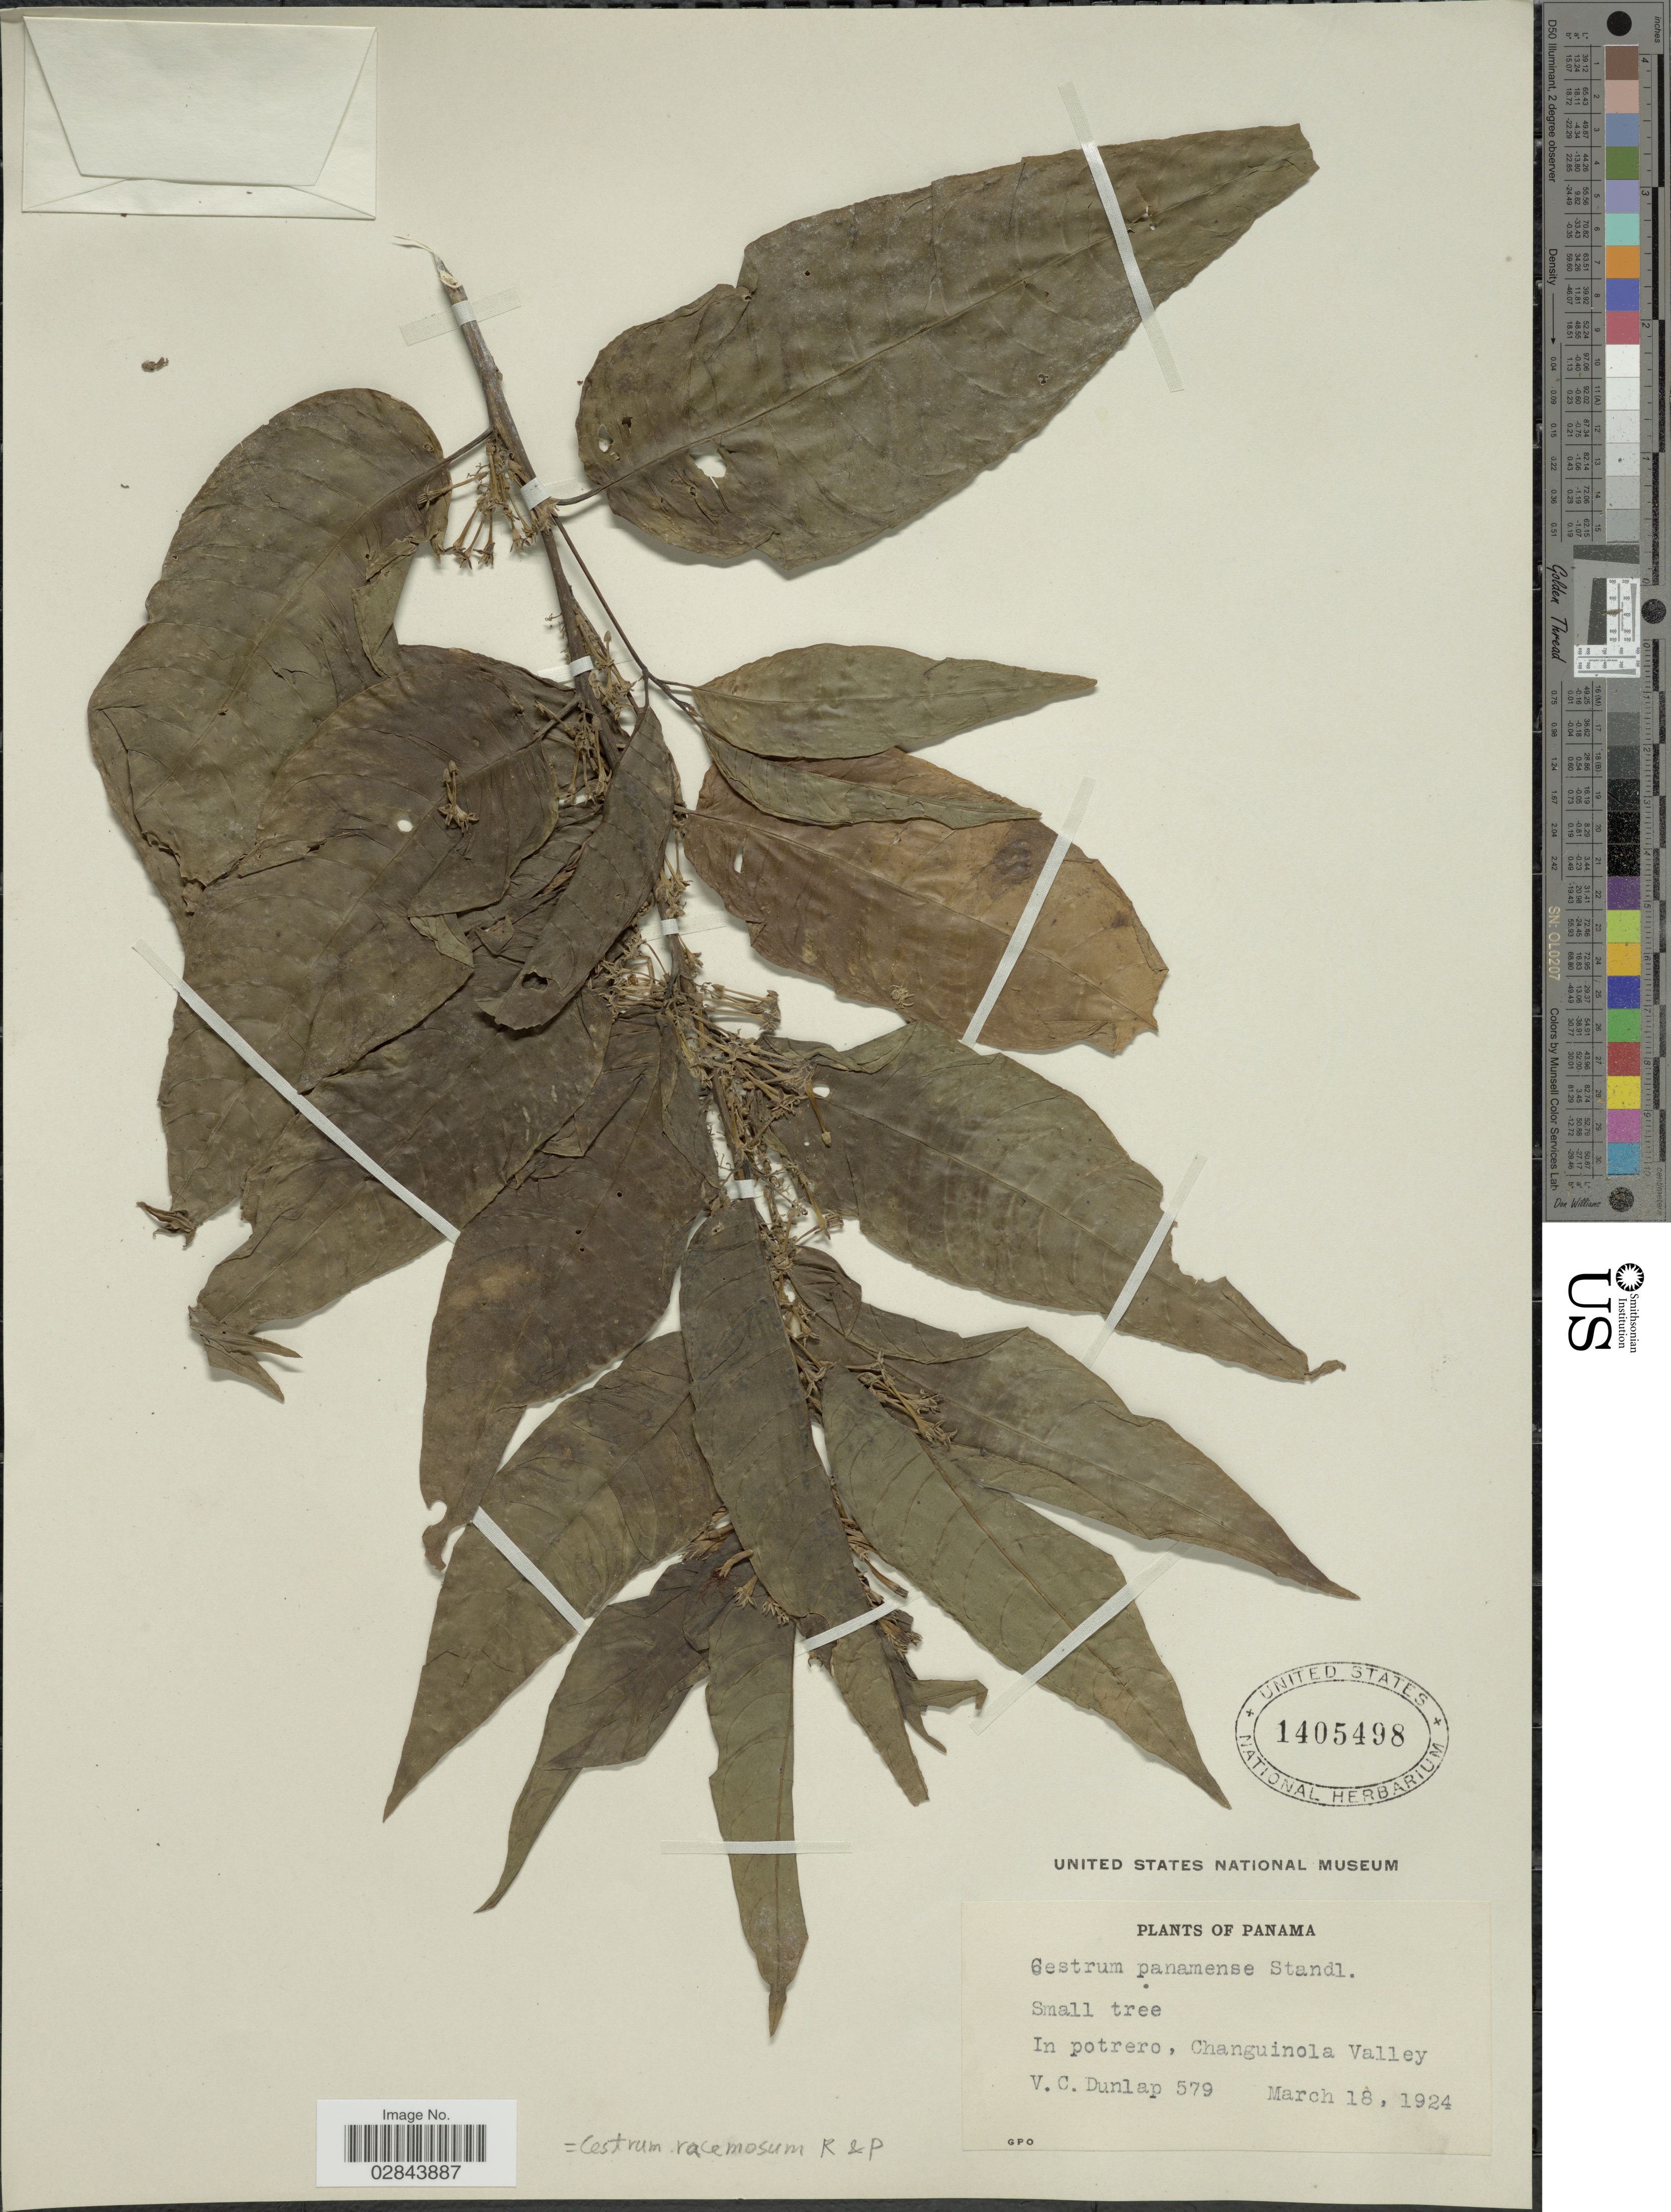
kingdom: Plantae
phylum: Tracheophyta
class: Magnoliopsida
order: Solanales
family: Solanaceae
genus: Cestrum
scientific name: Cestrum racemosum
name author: Ruiz & Pav.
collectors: V. C. Dunlap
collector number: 579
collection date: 1924-03-18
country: Panama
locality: In potrero, Changuinola Valley.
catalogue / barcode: US 1405498